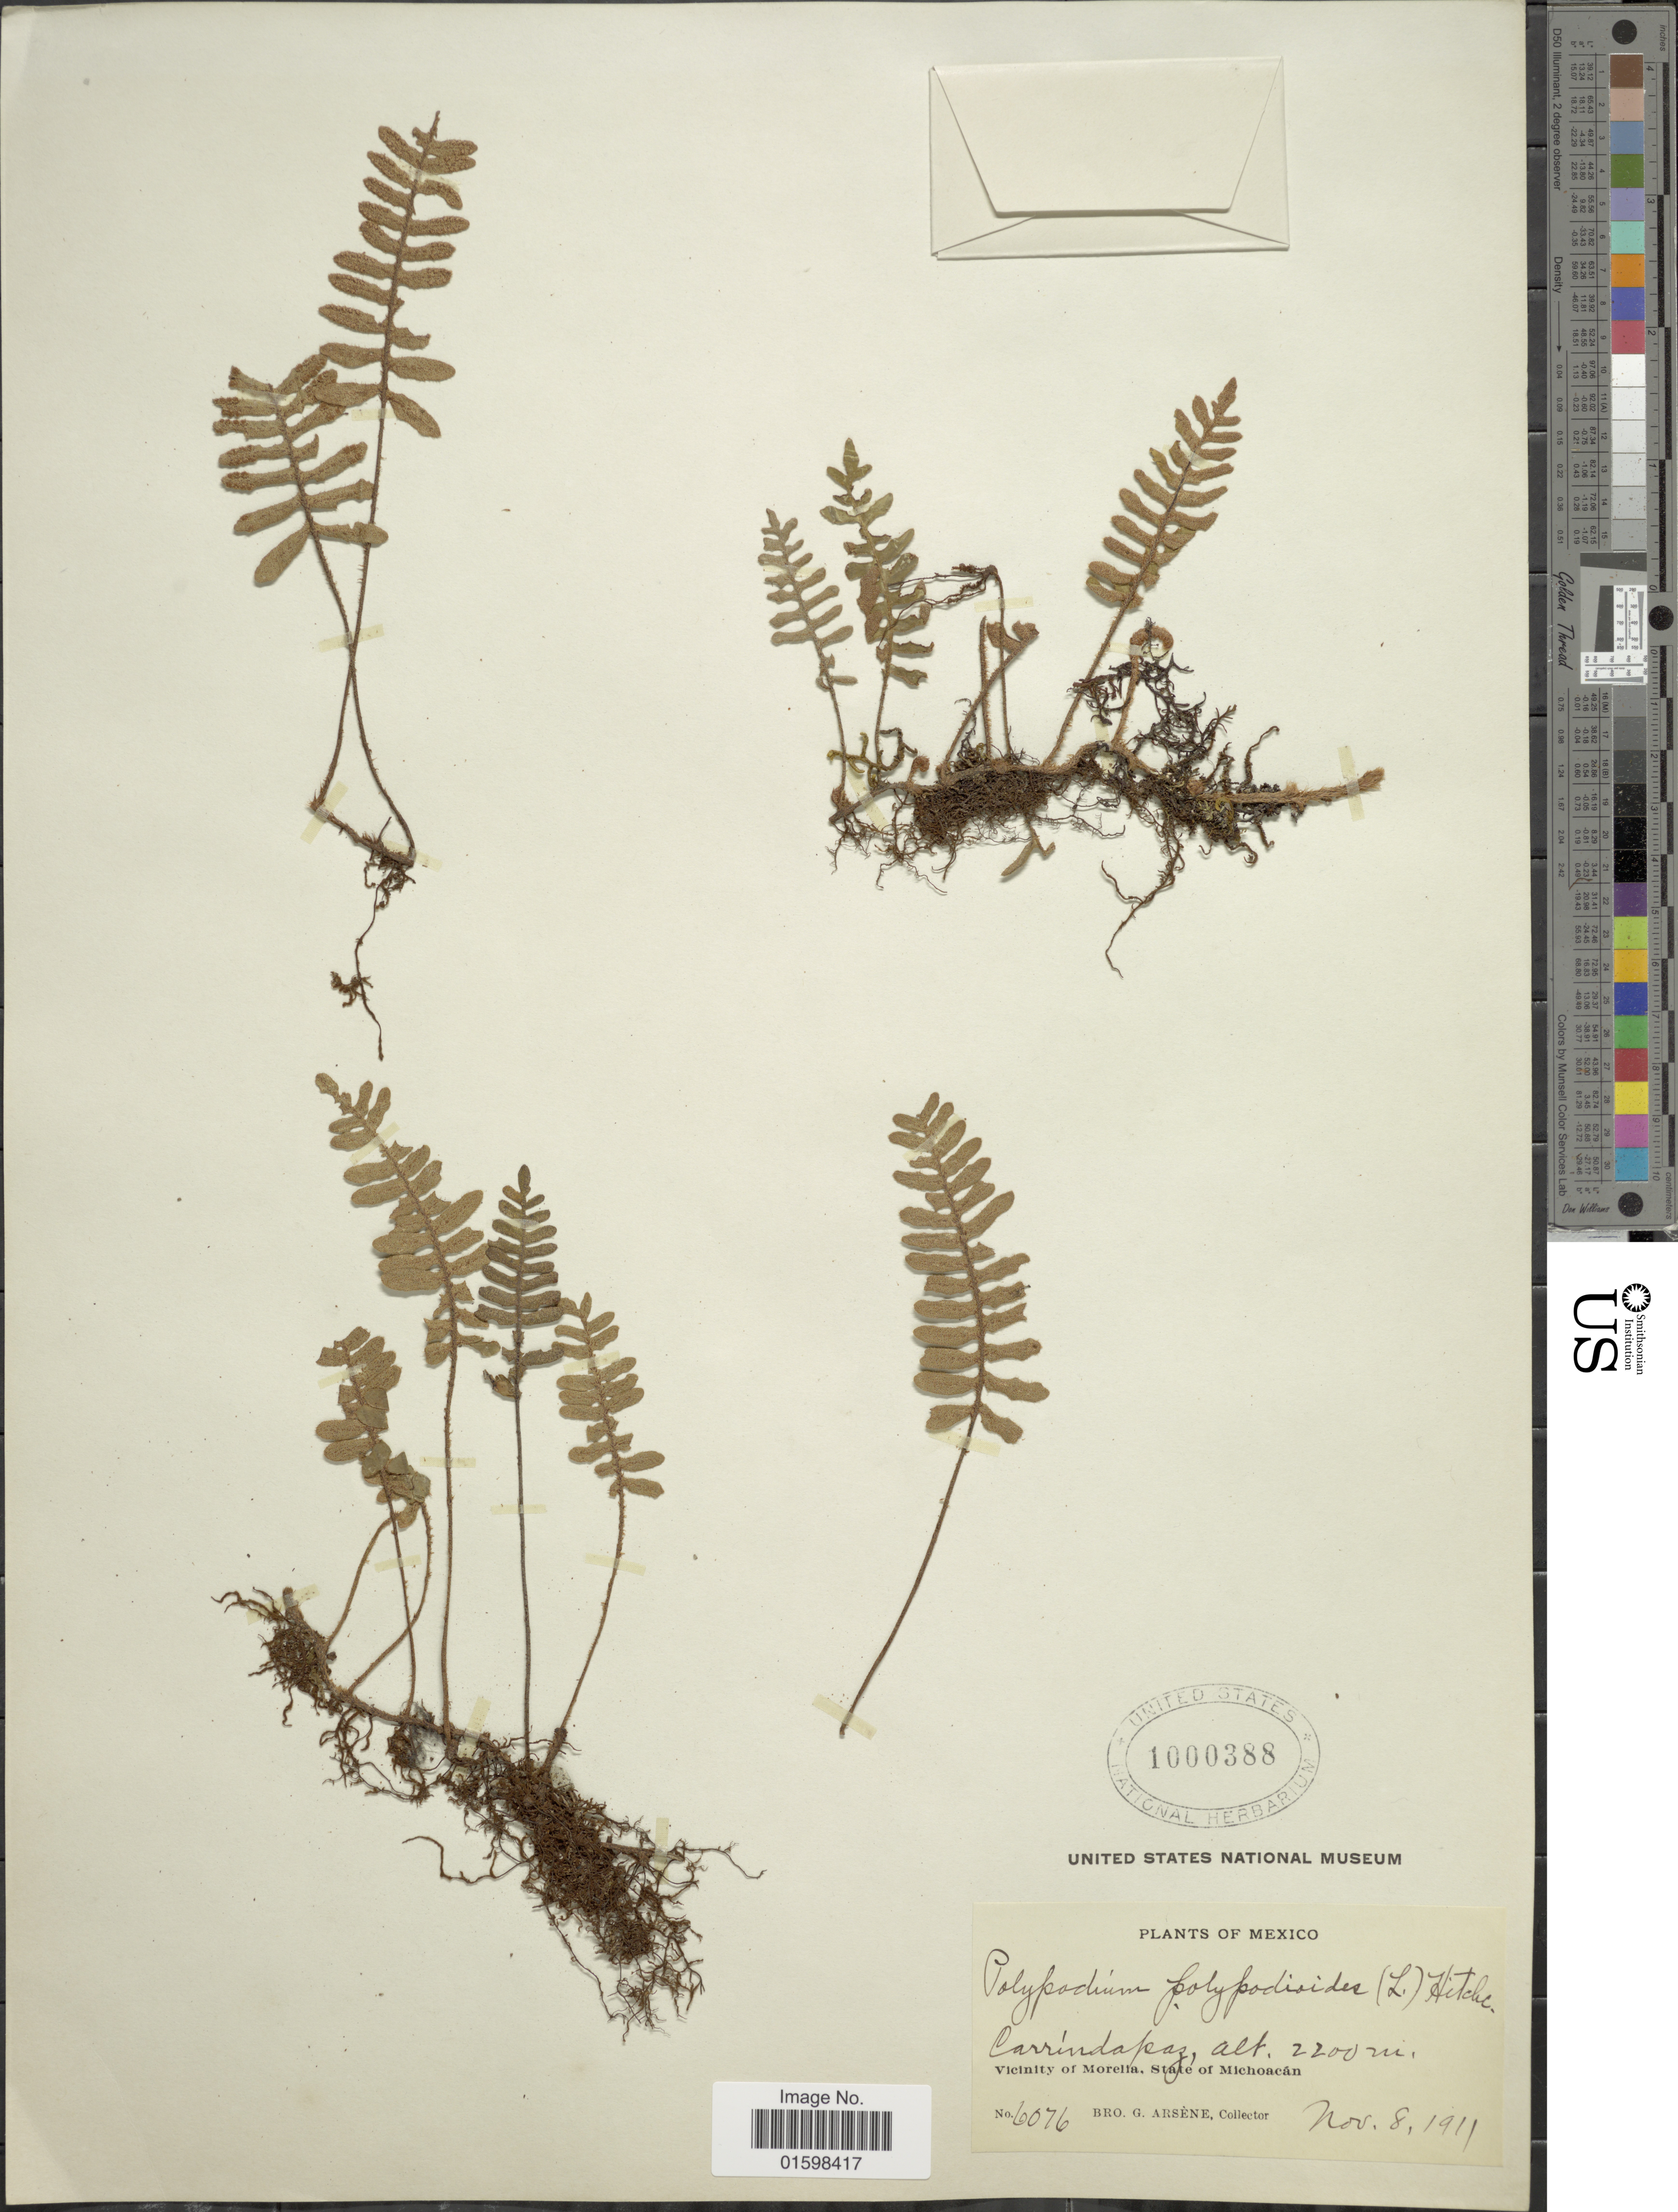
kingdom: Plantae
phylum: Tracheophyta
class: Polypodiopsida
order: Polypodiales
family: Polypodiaceae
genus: Pleopeltis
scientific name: Pleopeltis polypodioides var. michauxiana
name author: (Weath.) E.G. Andrews & Windham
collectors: Bro. G. Arsène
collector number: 6076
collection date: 1911-11-08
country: Mexico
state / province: Michoacán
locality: Carrindapaz, Vicinity of Morelia, State of Michoacan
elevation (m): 2200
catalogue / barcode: US 1000388